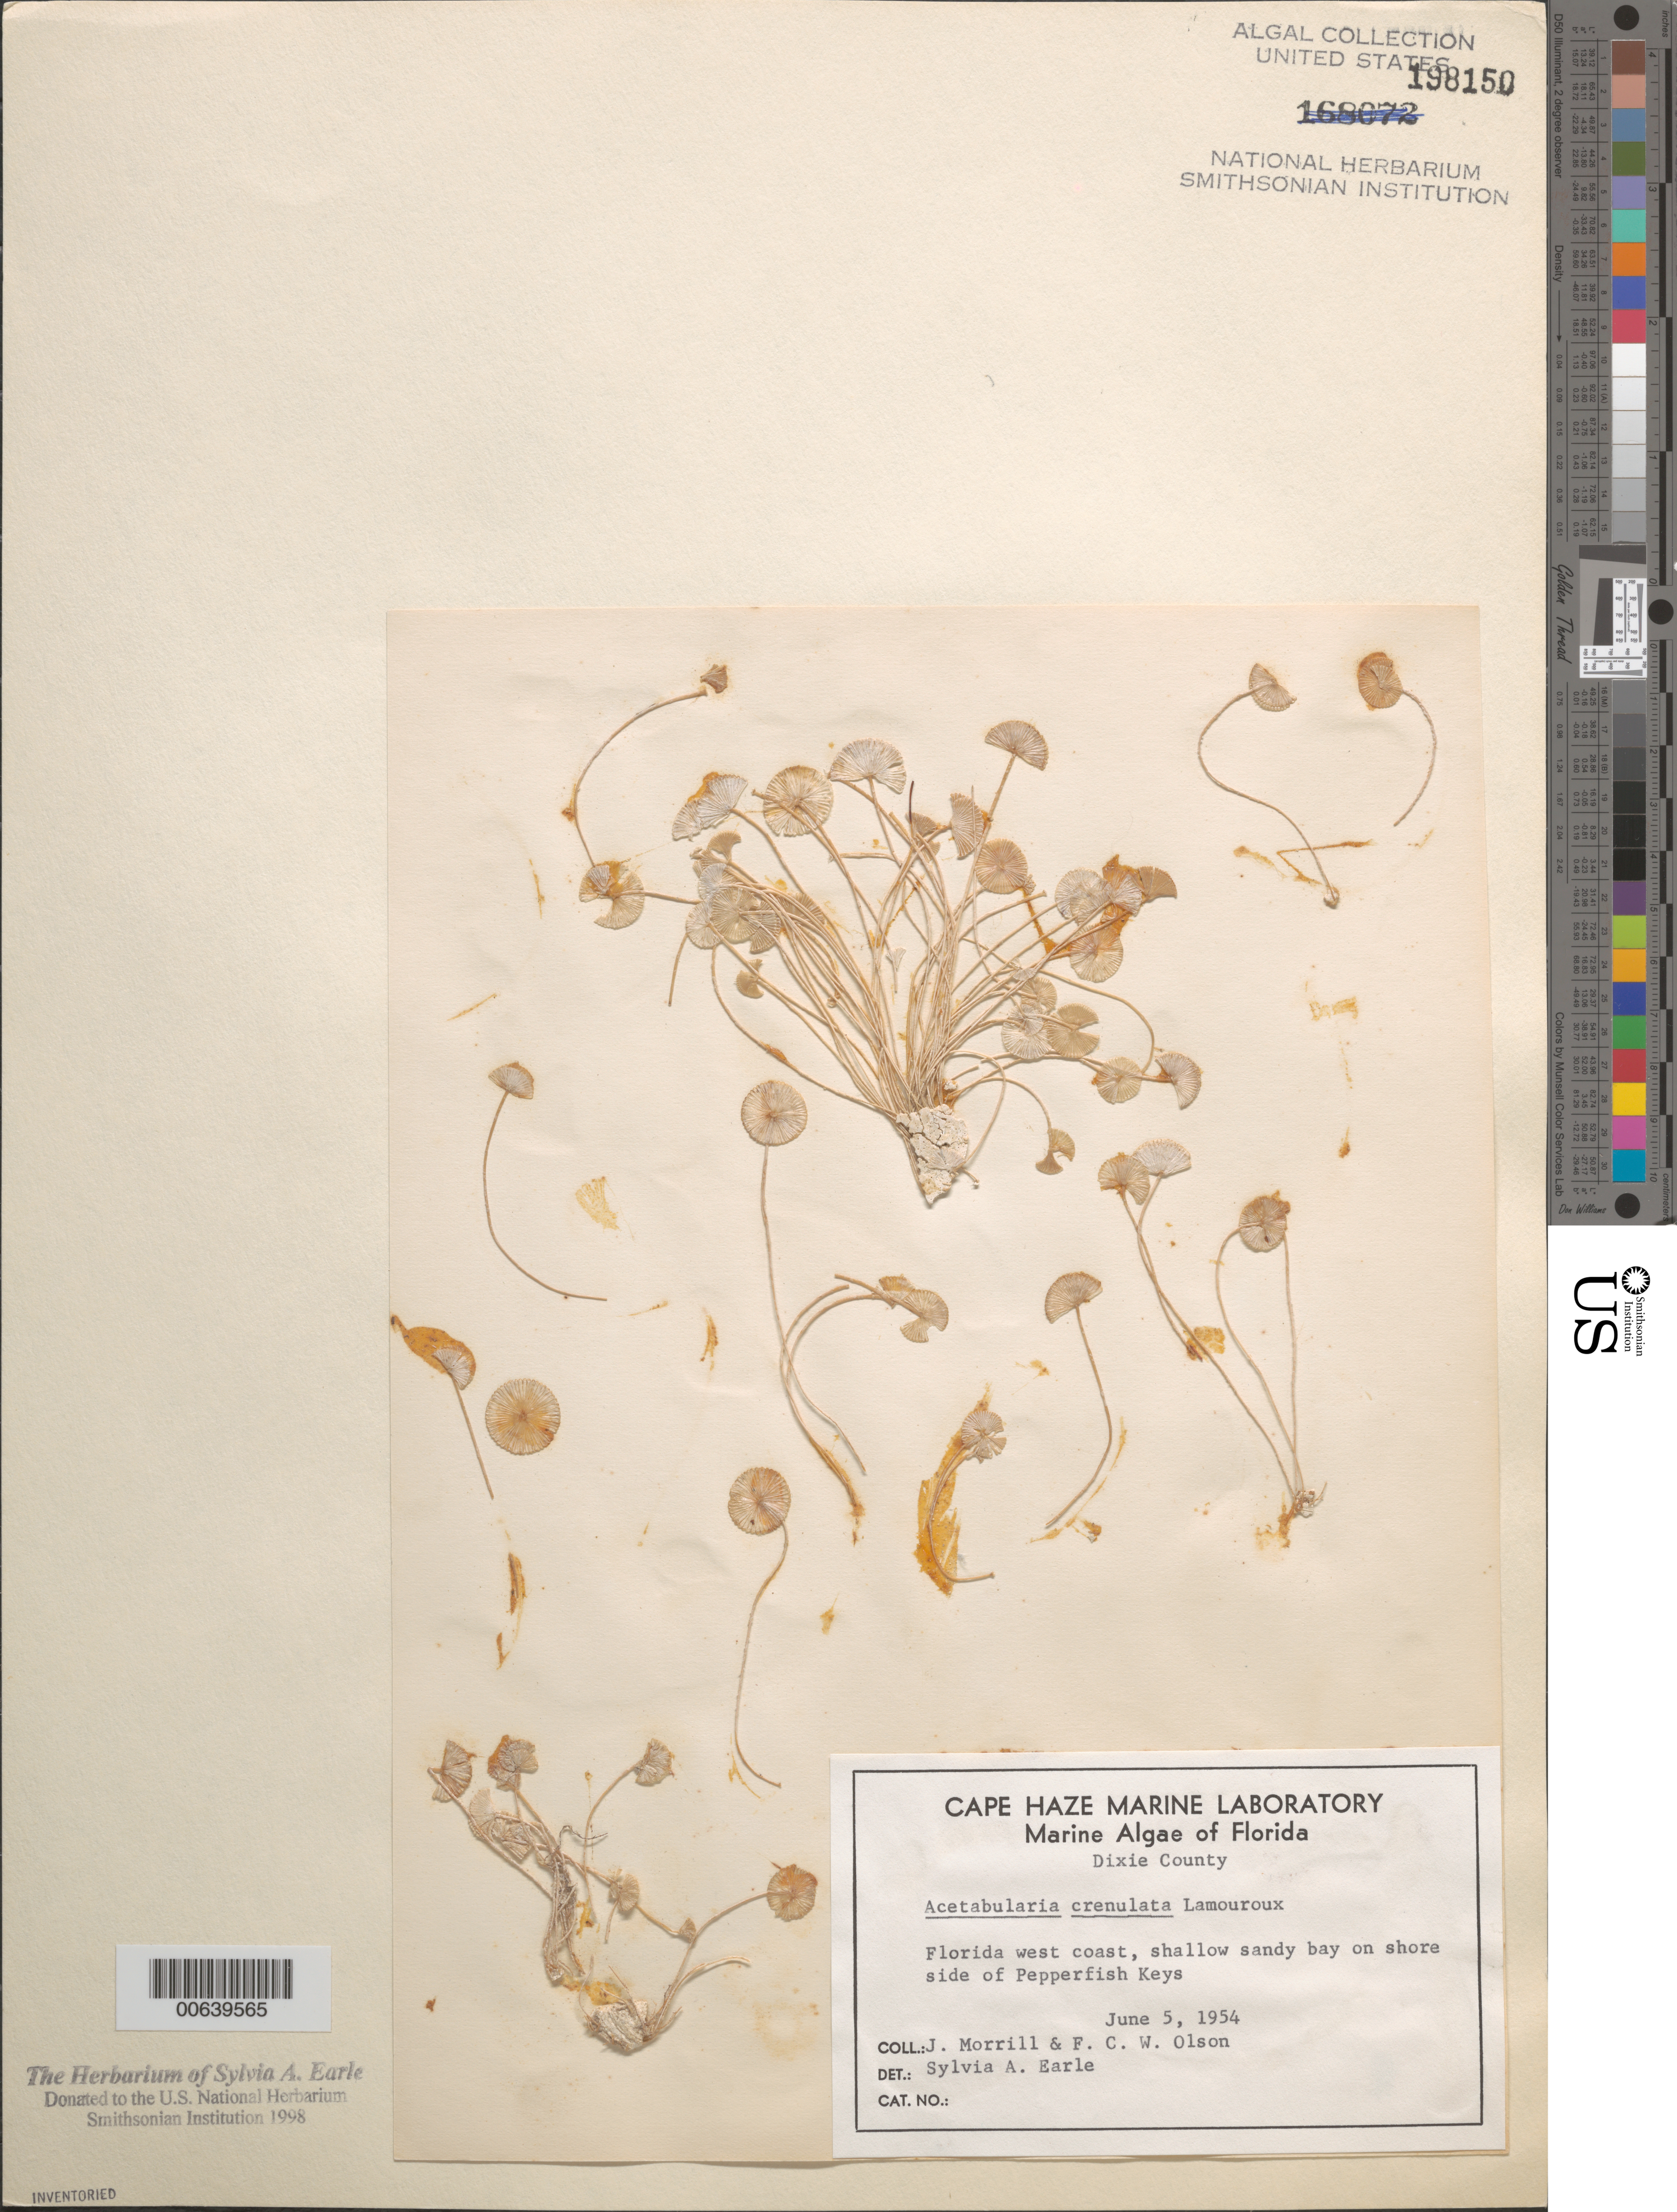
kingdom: Plantae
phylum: Chlorophyta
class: Ulvophyceae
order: Dasycladales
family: Polyphysaceae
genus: Acetabularia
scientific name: Acetabularia acetabulum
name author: J.V.Lamouroux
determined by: Earle, S. A.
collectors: J. Morrill & C. Olson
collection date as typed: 05 Jun 1954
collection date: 1954-06-05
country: United States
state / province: Florida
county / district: Dixie County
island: Pepperfish Keys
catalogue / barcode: US 198150